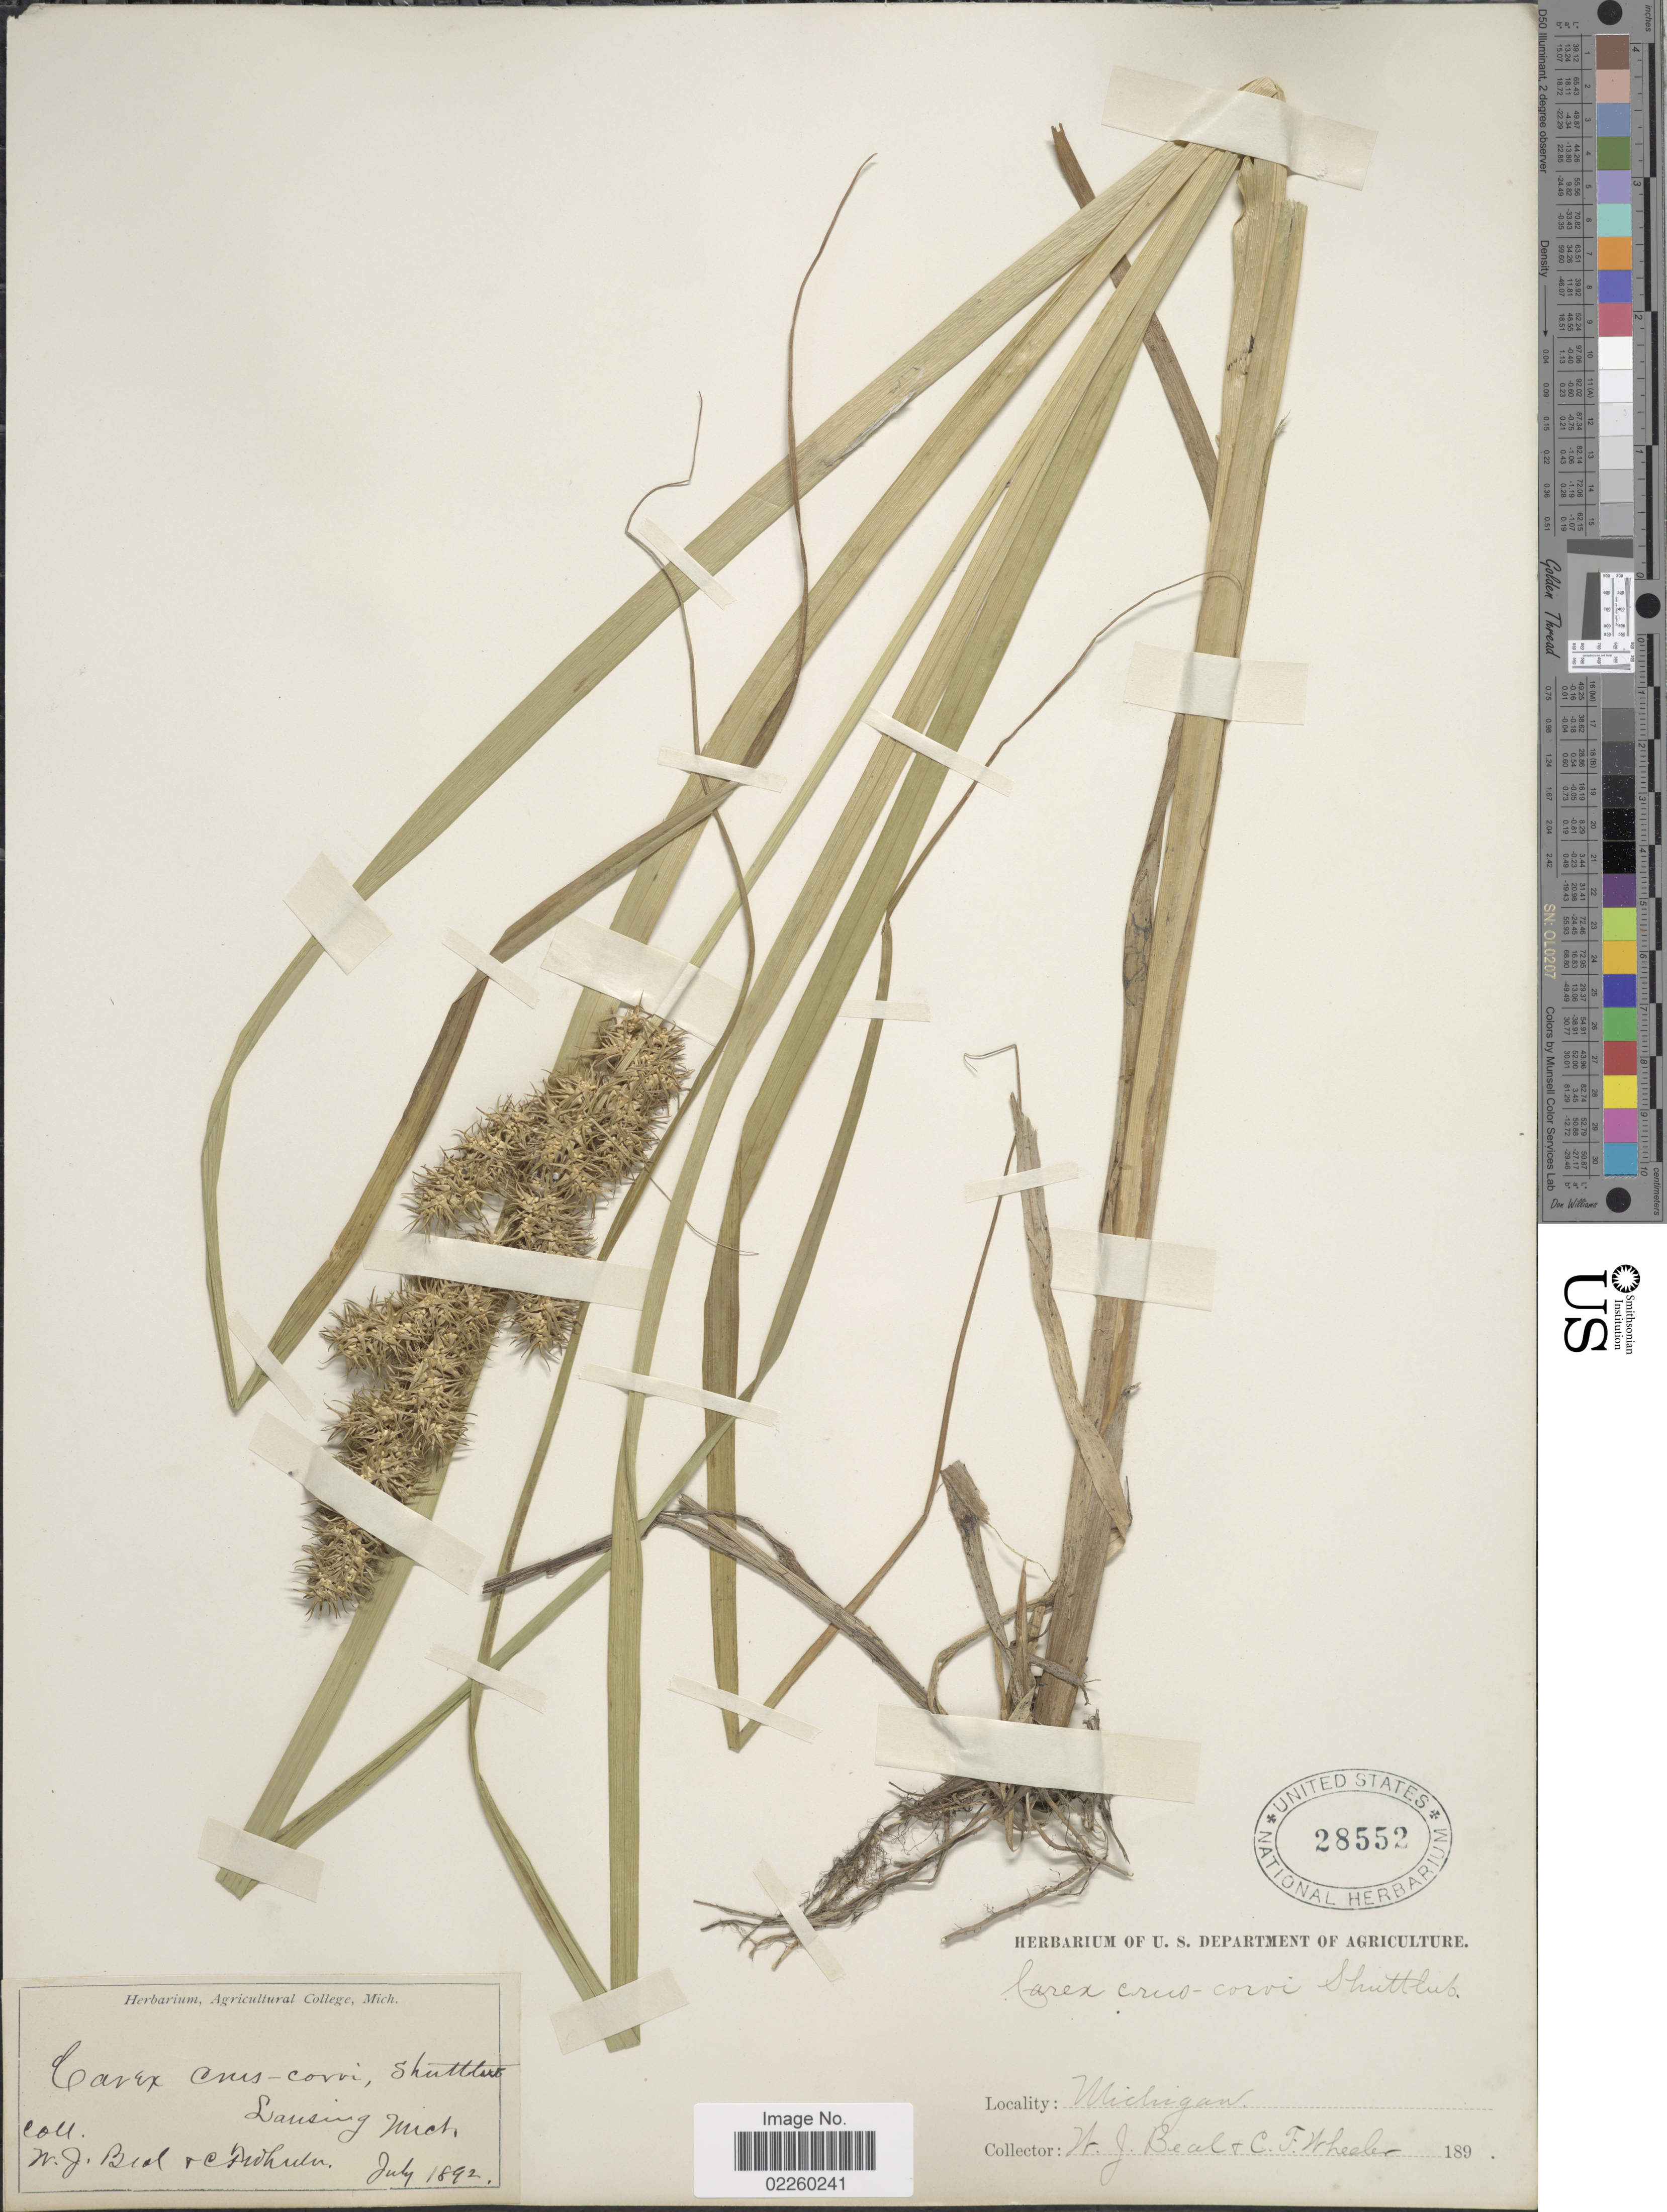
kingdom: Plantae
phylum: Tracheophyta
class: Liliopsida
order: Poales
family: Cyperaceae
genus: Carex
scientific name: Carex crus-corvi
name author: Shuttlew. ex Kunze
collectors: W. J. Beal & C. Wheeler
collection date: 1892-07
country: United States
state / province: Michigan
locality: Lansing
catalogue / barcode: US 28552